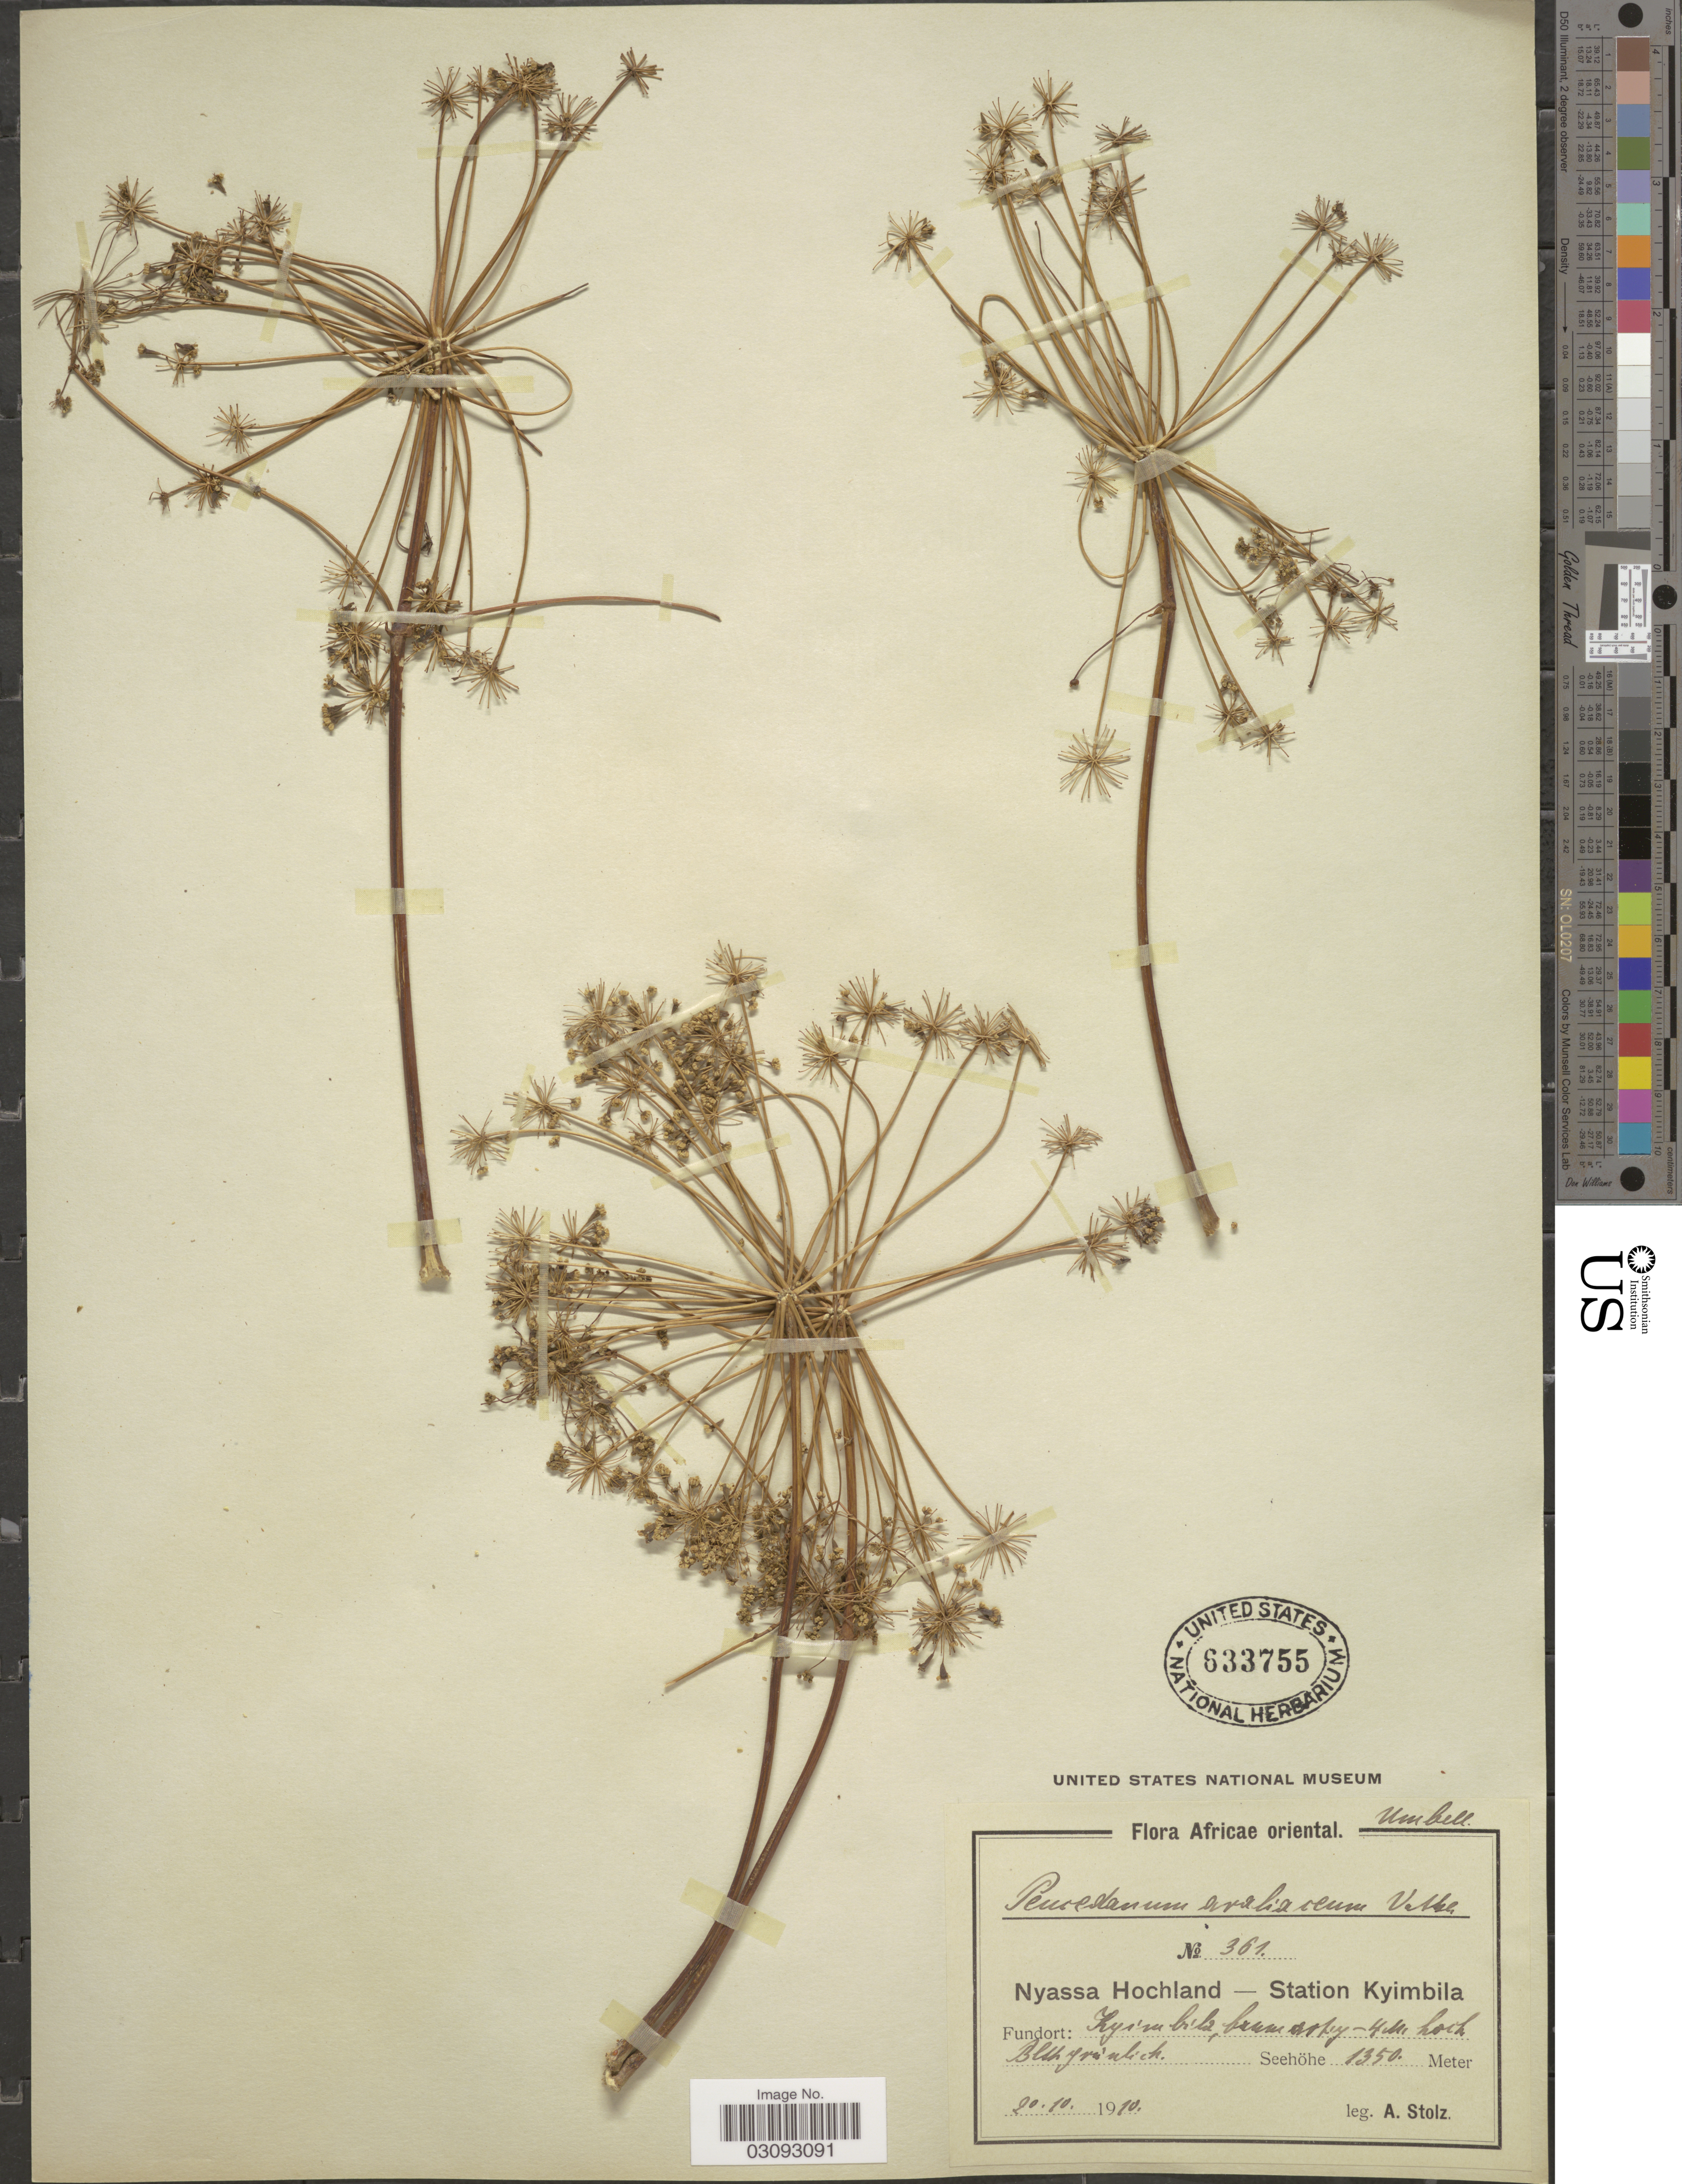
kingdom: Plantae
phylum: Tracheophyta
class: Magnoliopsida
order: Apiales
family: Apiaceae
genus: Peucedanum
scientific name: Peucedanum araliaceum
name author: (Hochst.) Benth. & Hook. f. ex Vatke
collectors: A. Stolz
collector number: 361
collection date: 1910-10-20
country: Tanzania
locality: Africae oriental. Nyassa Hochland-Station Kyimbila. Kyimbila.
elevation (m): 1350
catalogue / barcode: US 633755